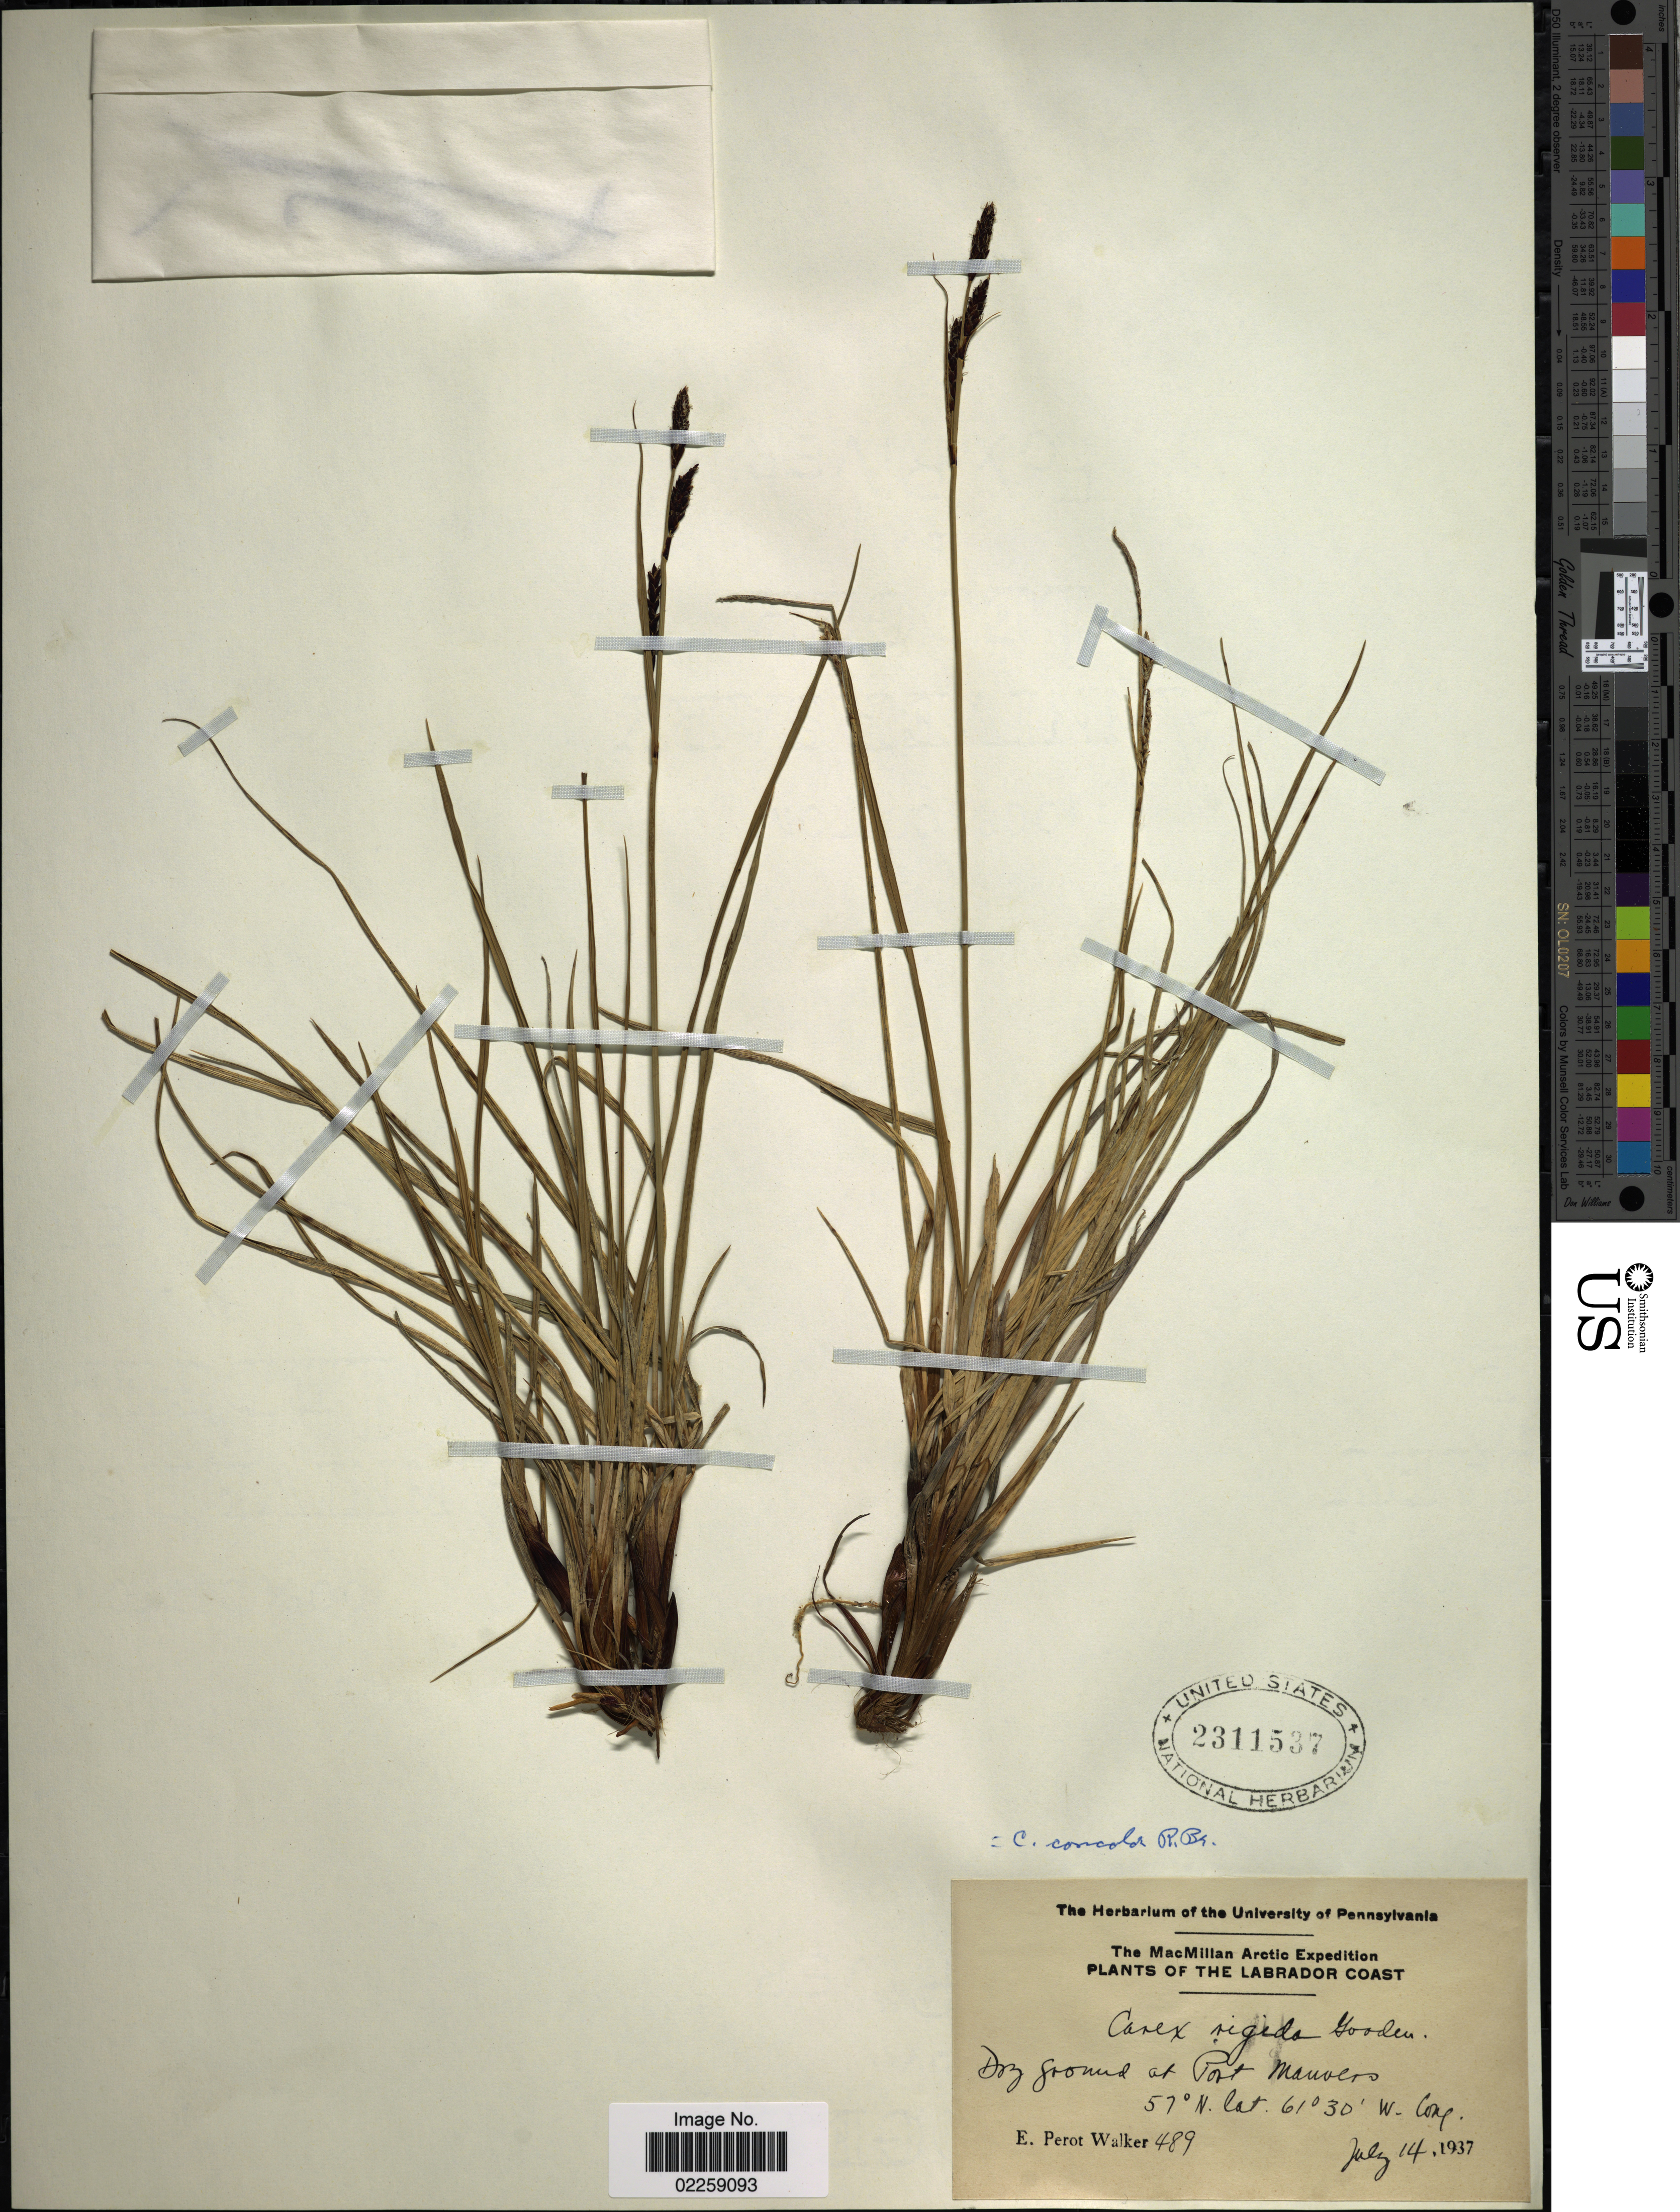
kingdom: Plantae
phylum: Tracheophyta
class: Liliopsida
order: Poales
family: Cyperaceae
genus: Carex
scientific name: Carex bigelowii subsp. bigelowii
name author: Torr. ex Schwein.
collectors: E. P. Walker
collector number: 489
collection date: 1937-07-14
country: Canada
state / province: Newfoundland and Labrador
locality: Labrador Coast, dry ground at Port Manvers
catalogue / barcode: US 2311537